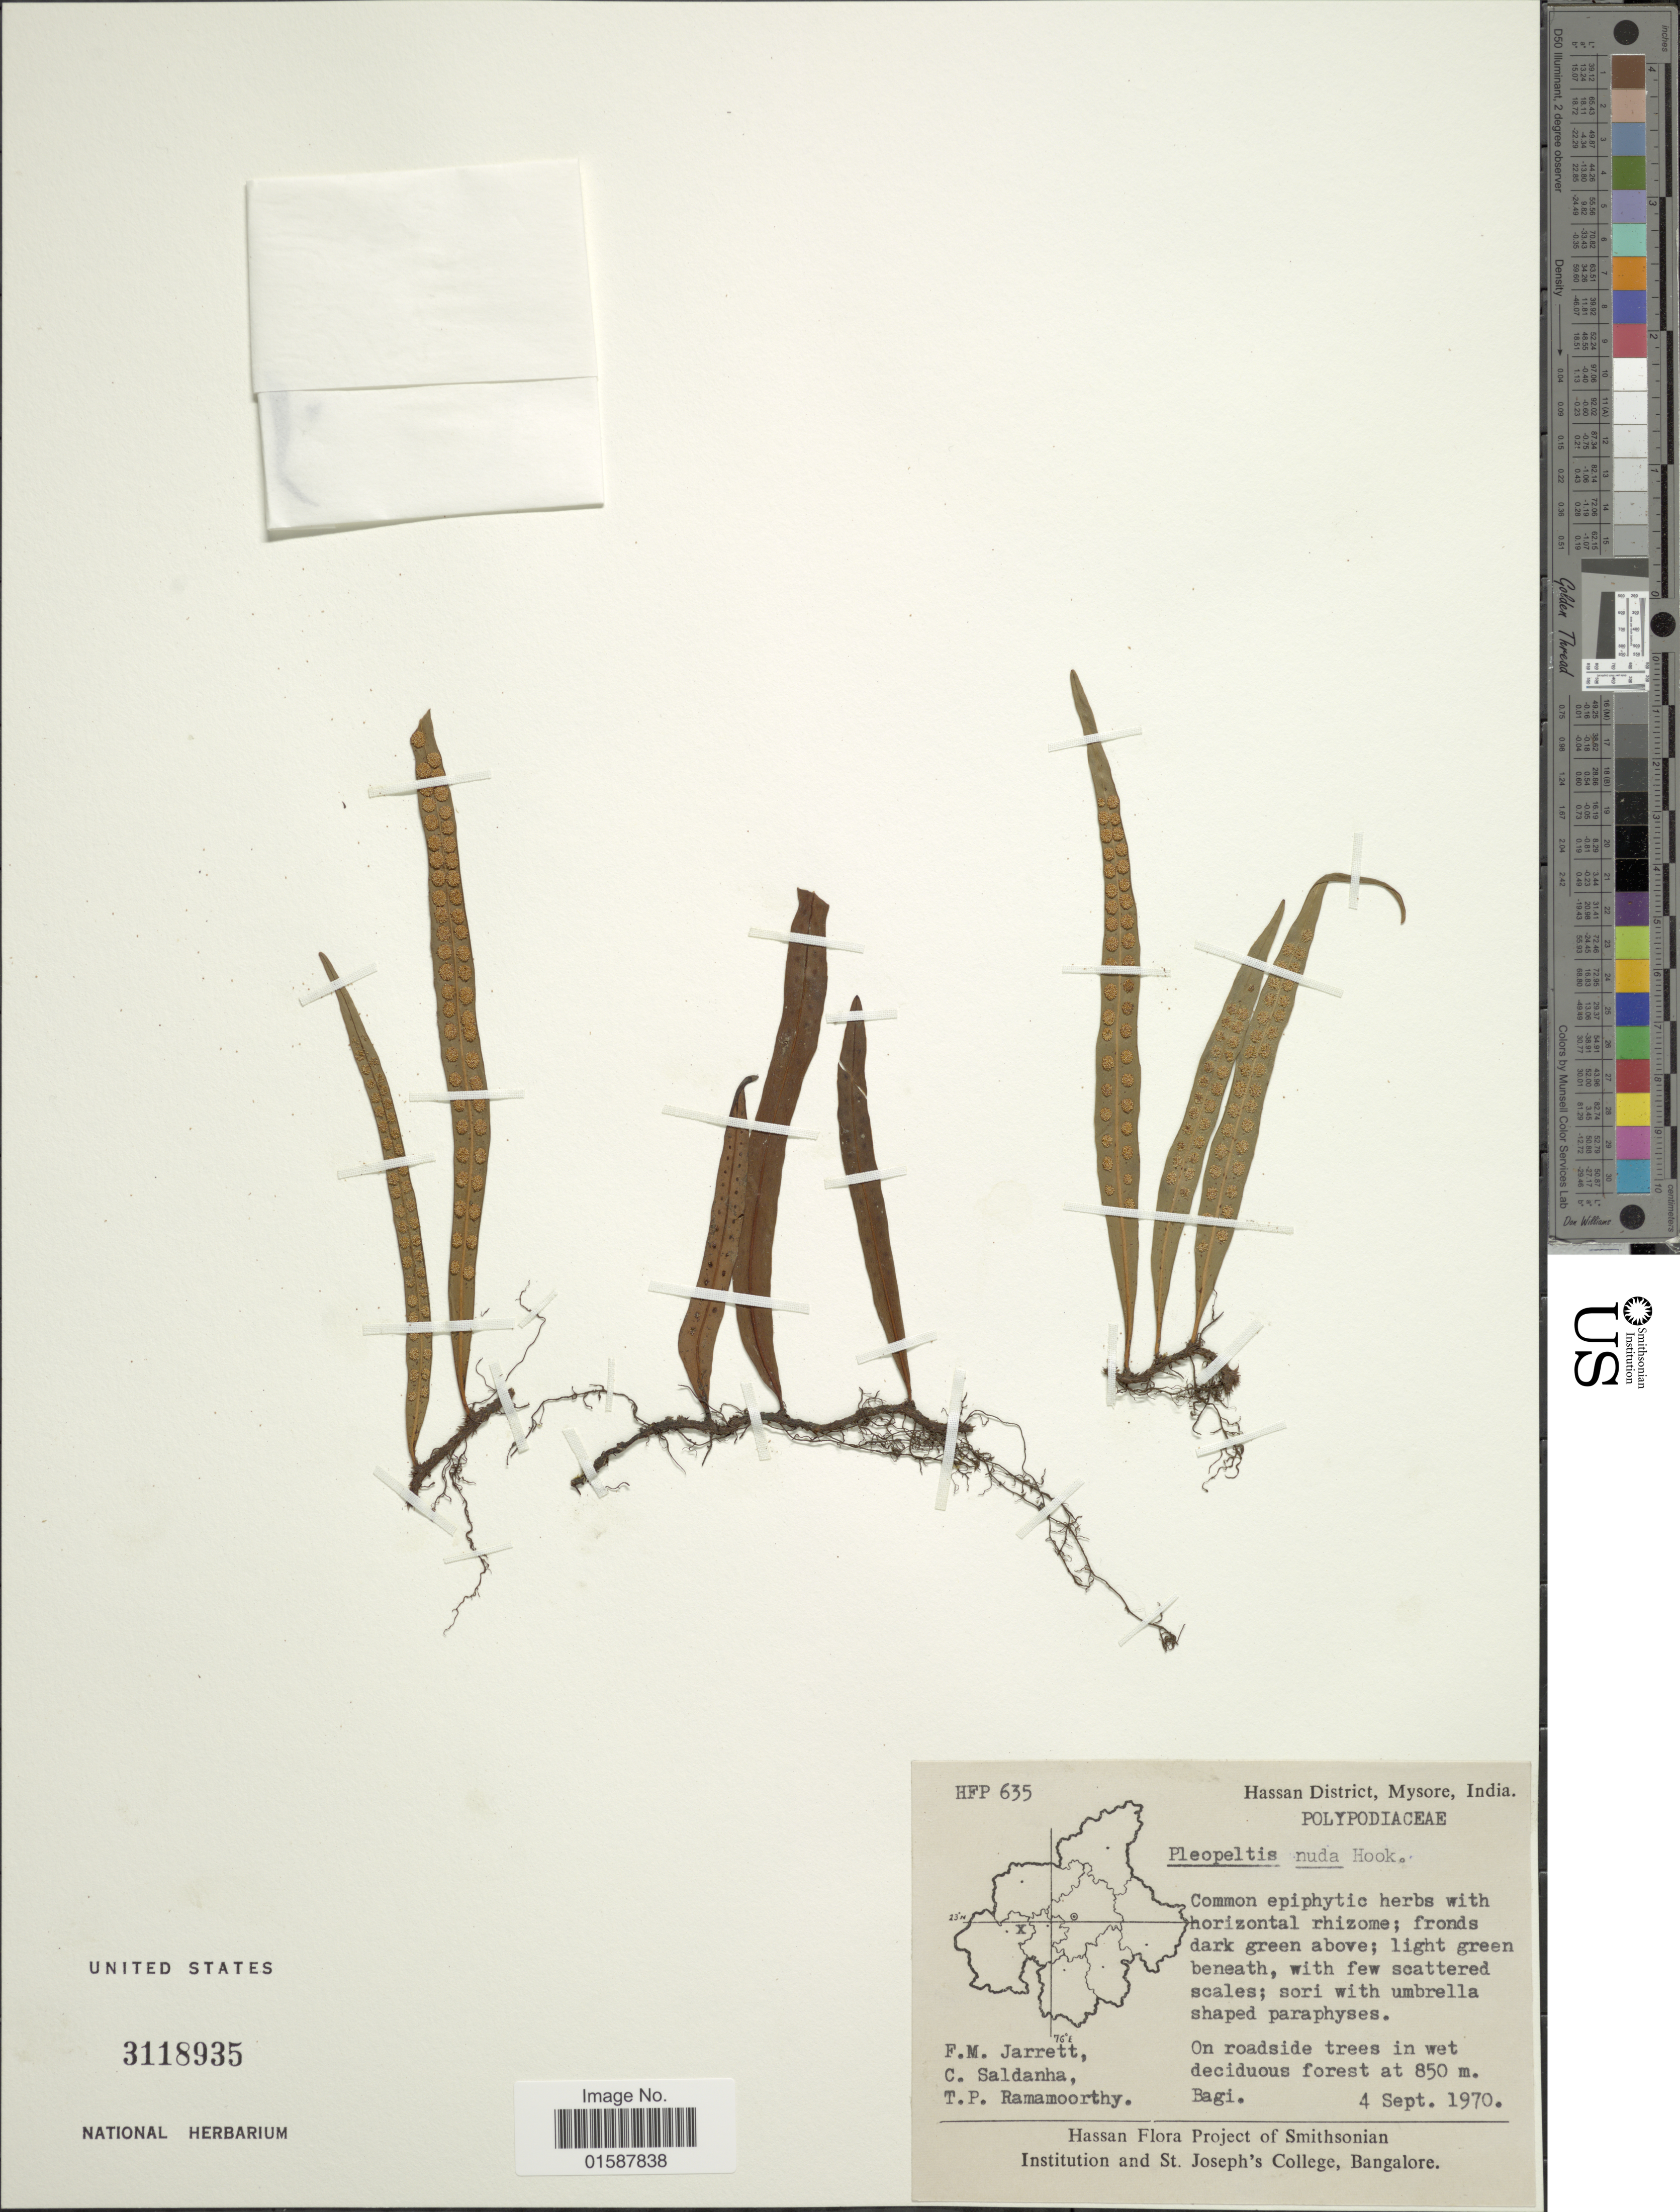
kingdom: Plantae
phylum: Tracheophyta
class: Polypodiopsida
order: Polypodiales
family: Polypodiaceae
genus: Lepisorus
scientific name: Lepisorus nuduisculum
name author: (Kunze)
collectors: F. M. Jarrett, C. Saldanha & T. P. Ramamoorthy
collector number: HFP 635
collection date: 1970-09-04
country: India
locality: Hassan District, Mysore. On roadside trees in wet deciduous forest. Bagi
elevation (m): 850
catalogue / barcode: US 3118935